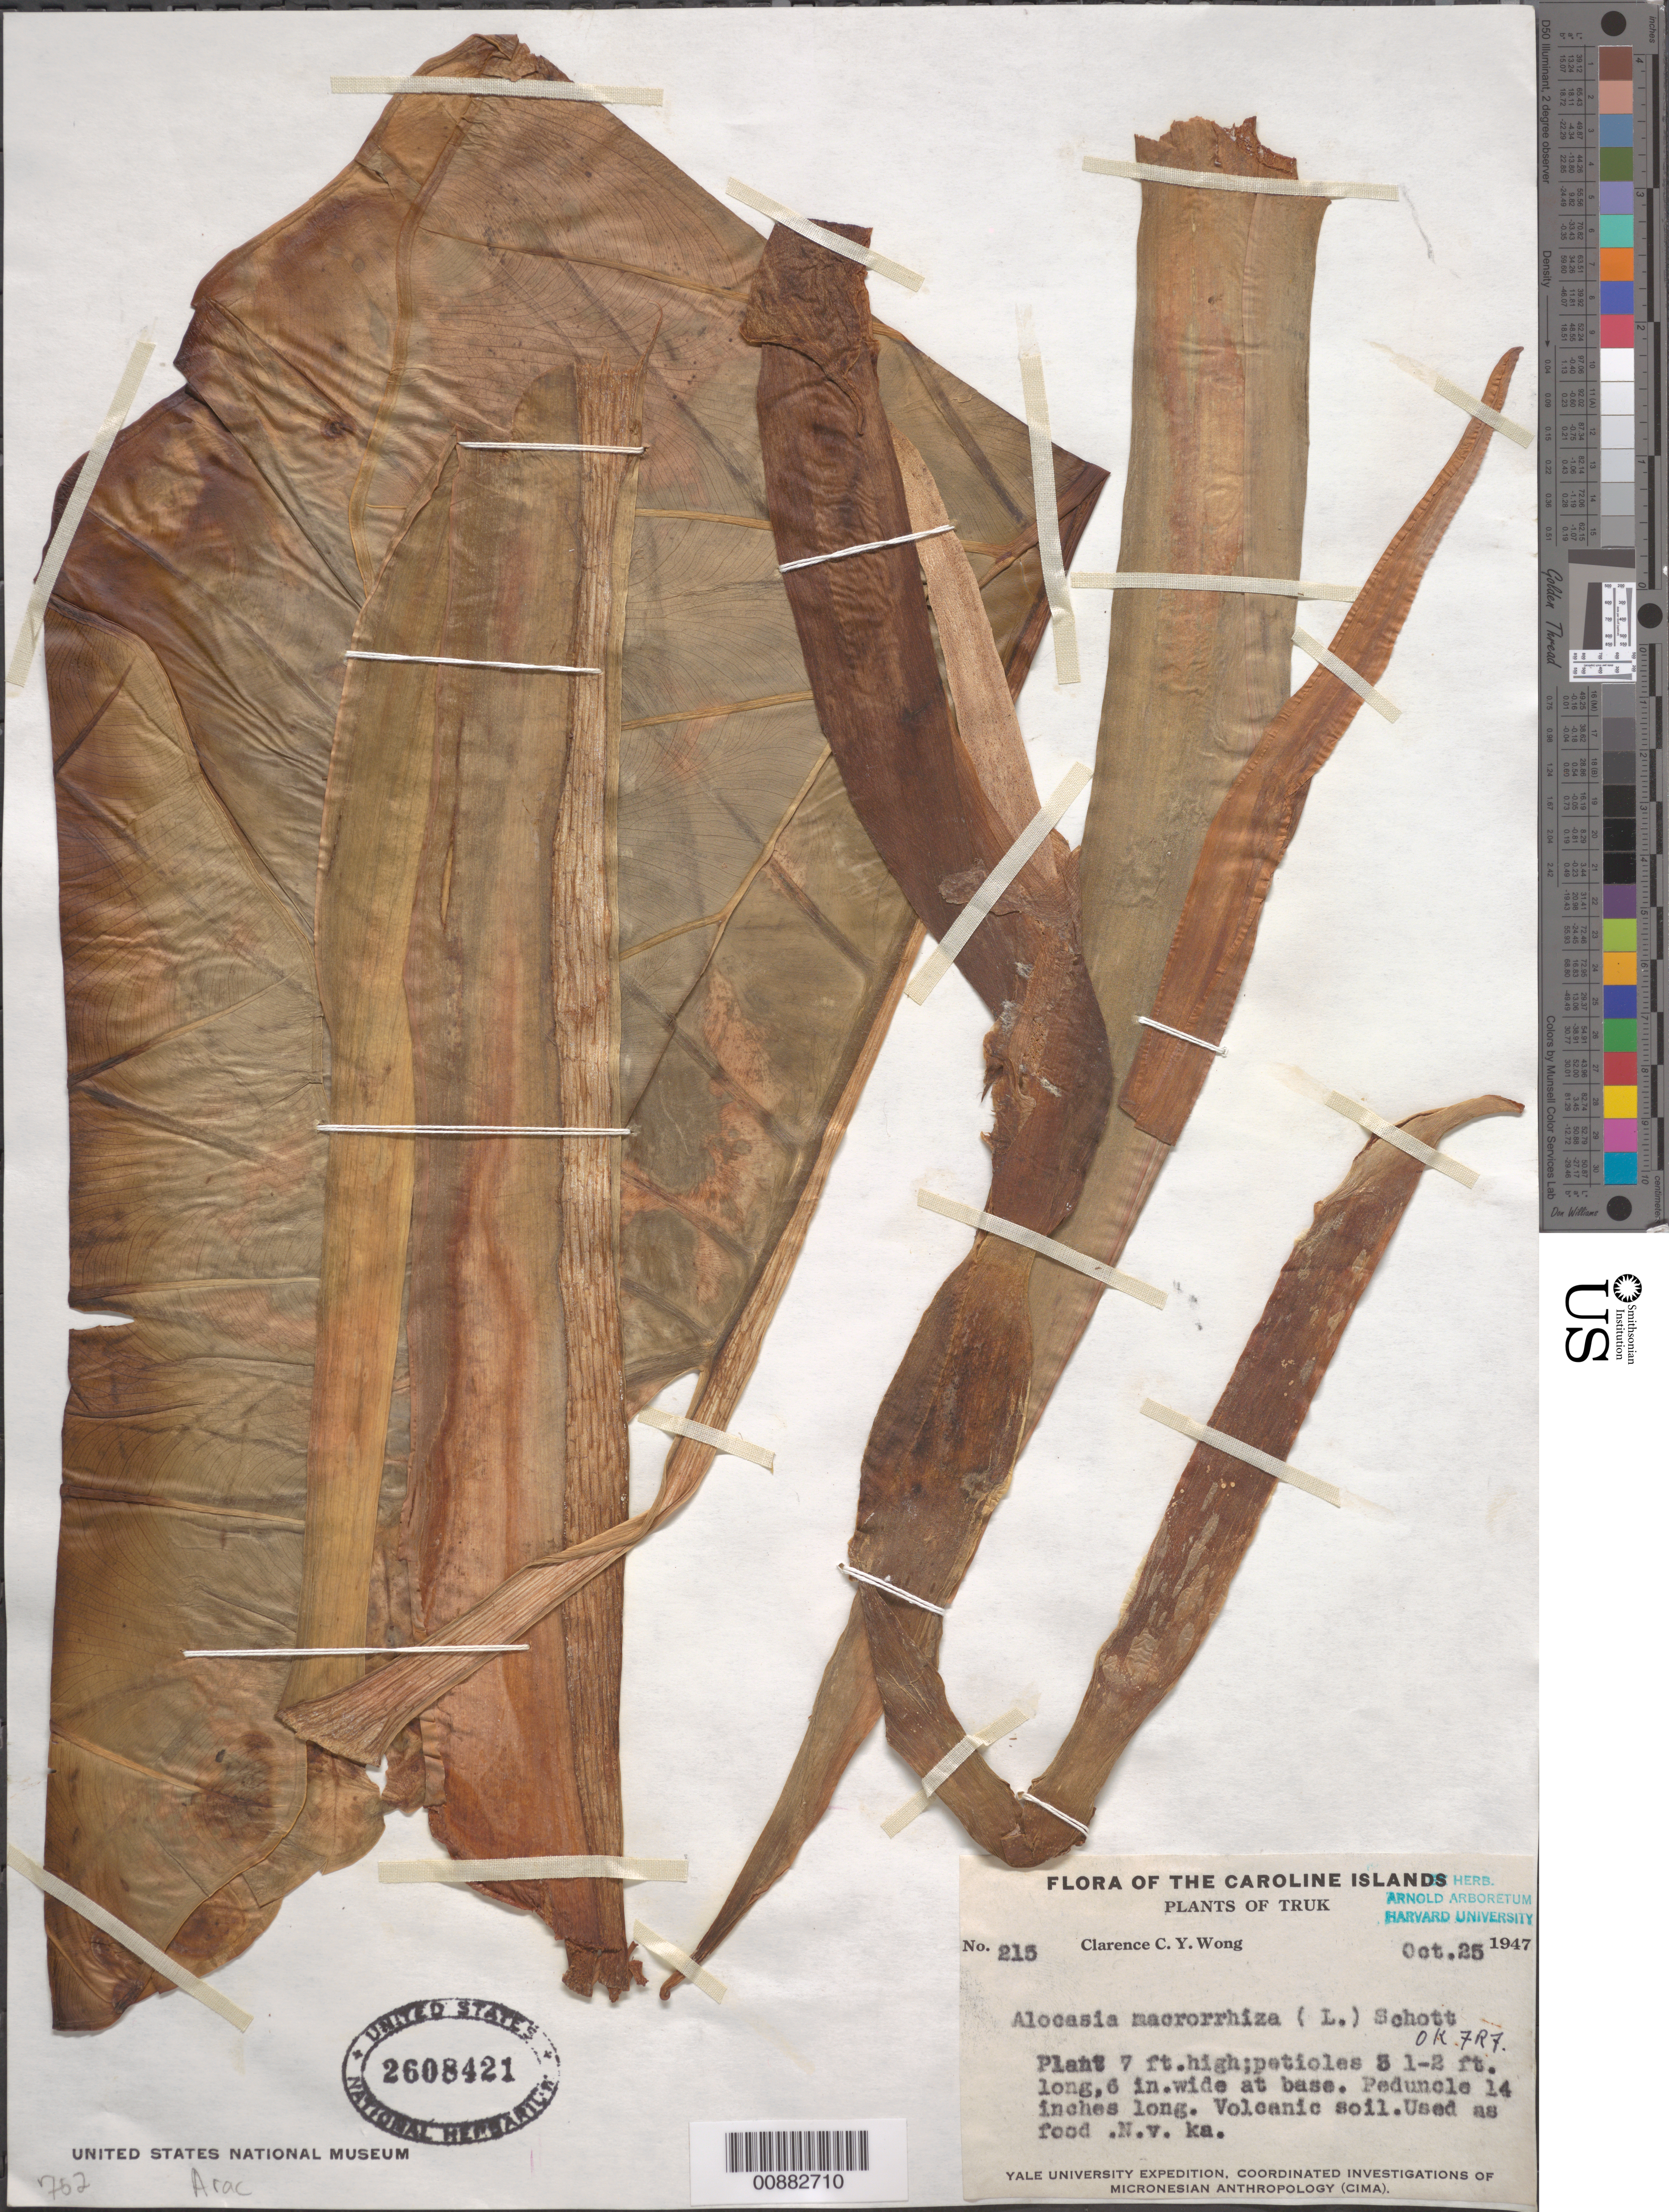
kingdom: Plantae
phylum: Tracheophyta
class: Liliopsida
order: Alismatales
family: Araceae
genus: Alocasia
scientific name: Alocasia macrorrhizos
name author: (L.) G. Don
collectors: C. Wong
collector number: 215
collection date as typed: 25 Oct 1947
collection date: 1947-10-25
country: Micronesia, Federated States of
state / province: Truk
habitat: volcanic soil.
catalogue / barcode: US 2608421